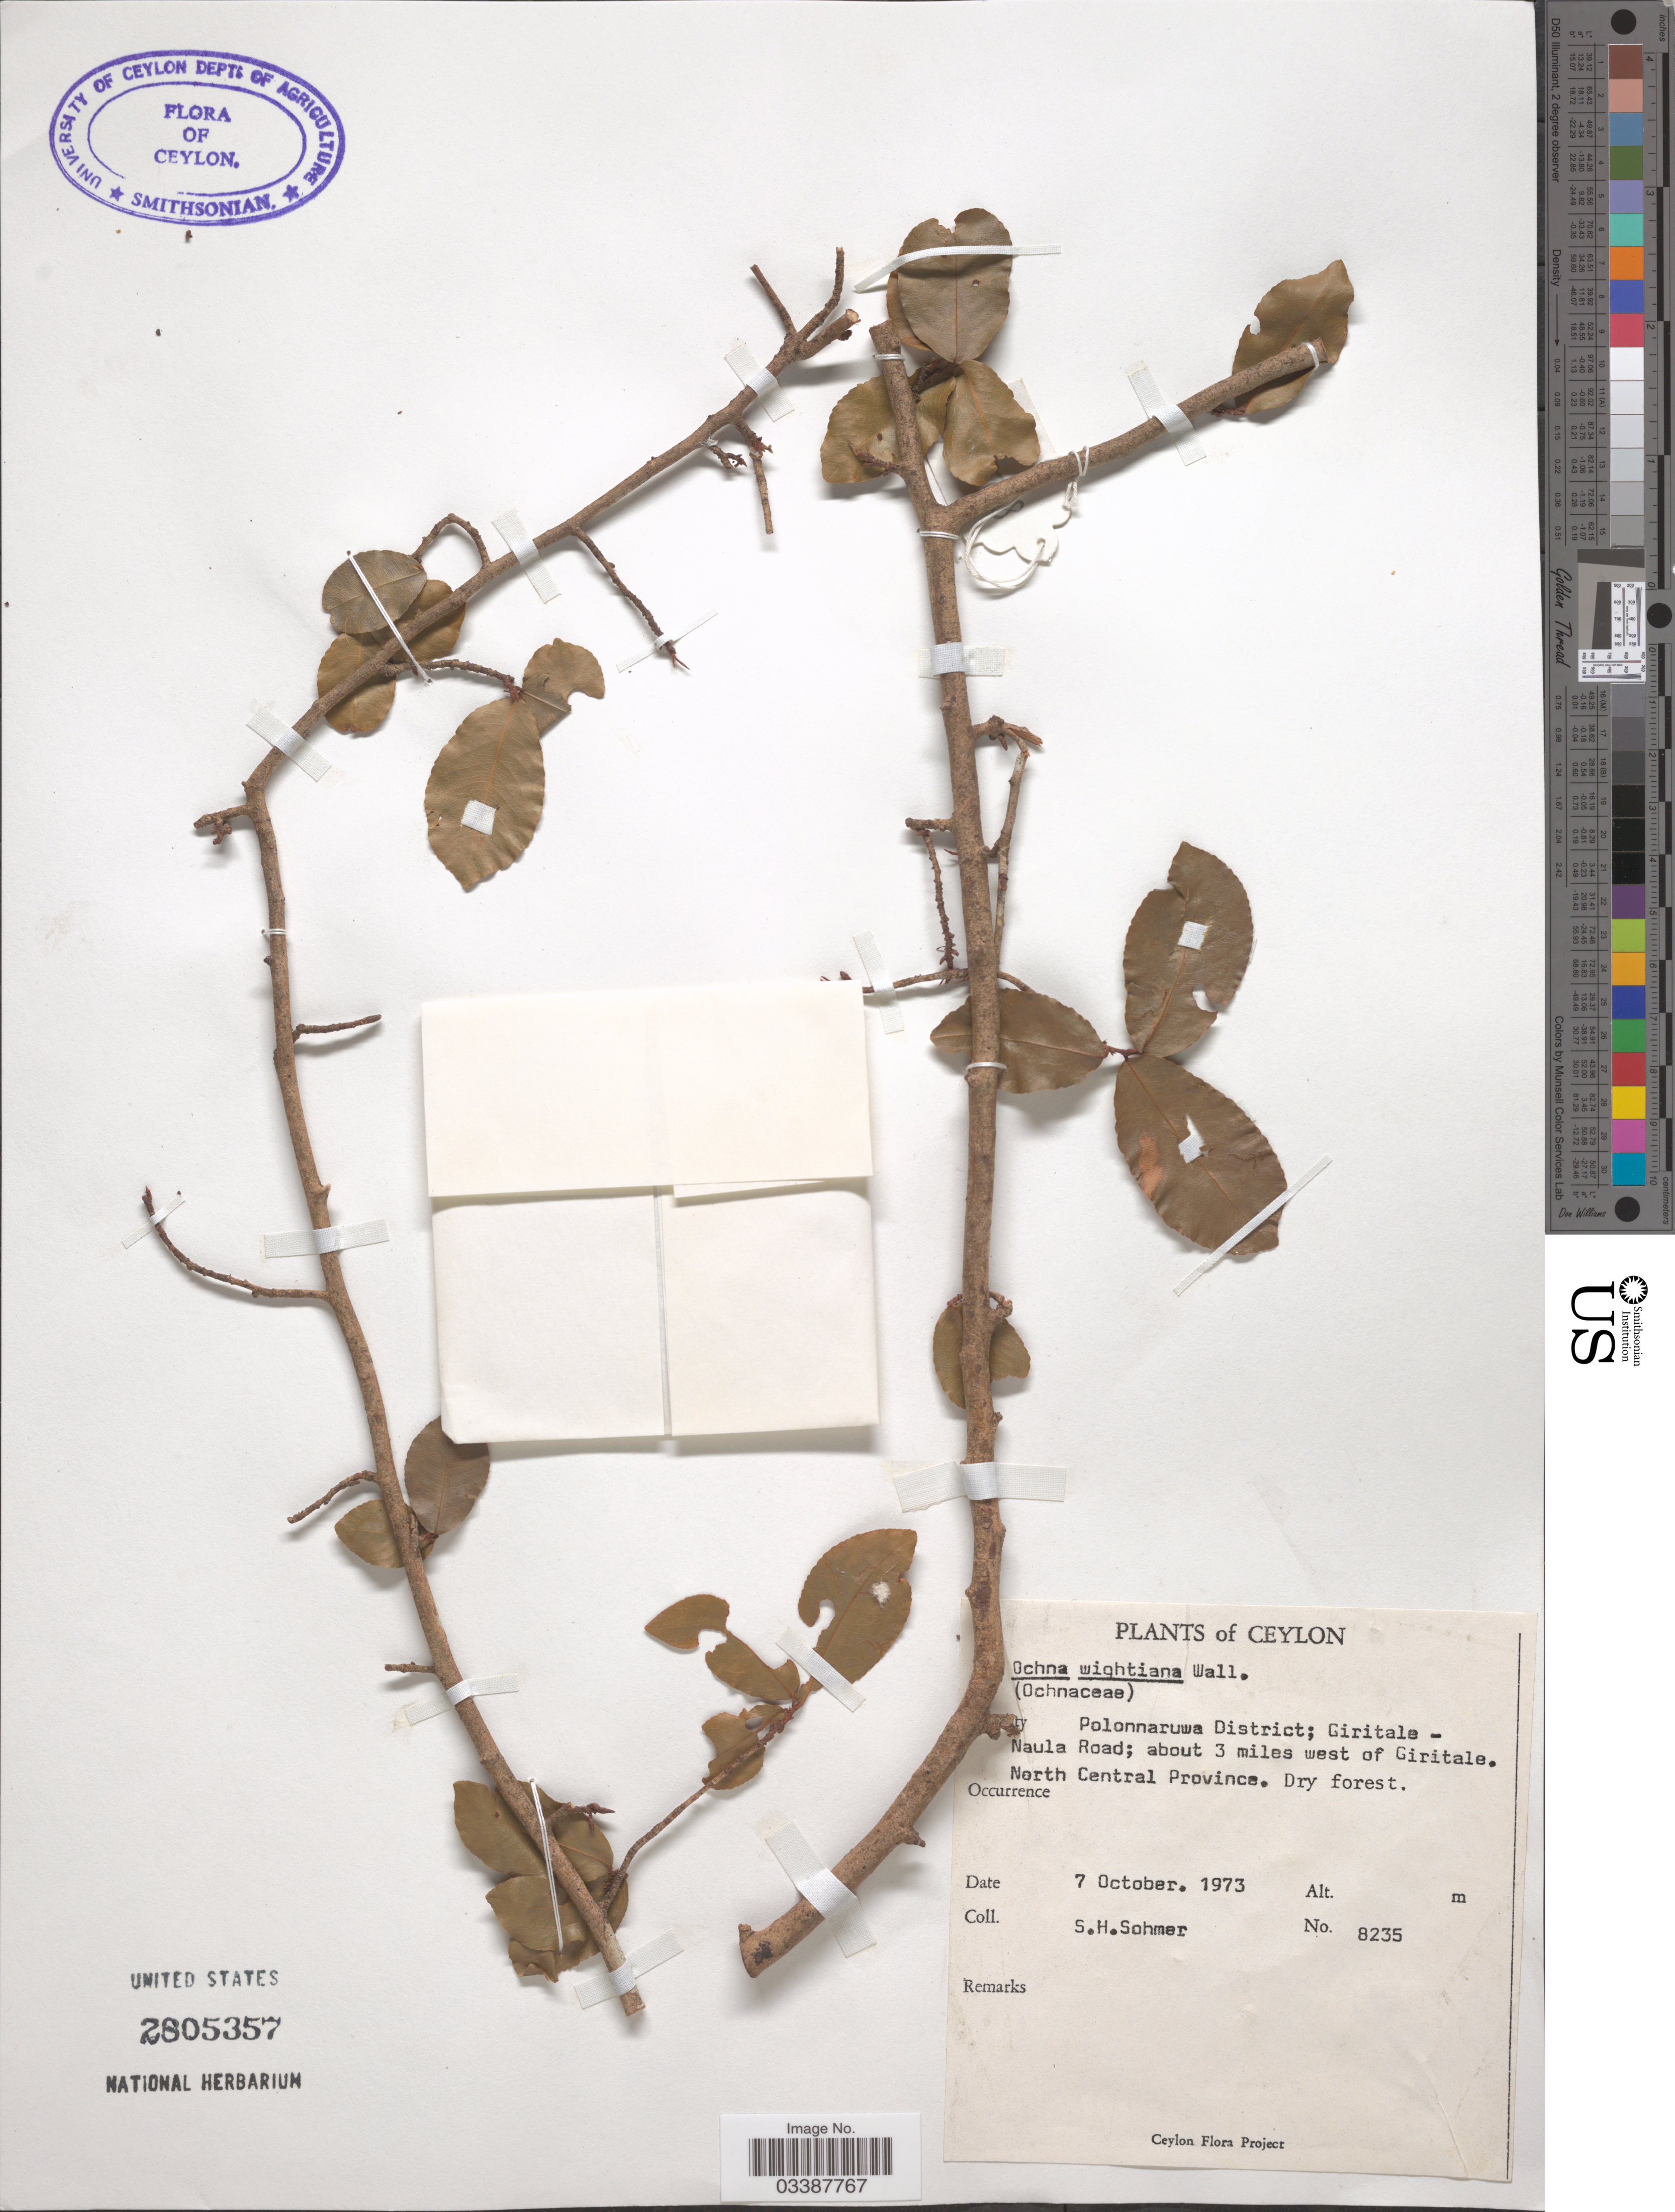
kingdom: Plantae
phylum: Tracheophyta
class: Magnoliopsida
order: Malpighiales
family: Ochnaceae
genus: Ochna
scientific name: Ochna wightiana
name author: Wall.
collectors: S. H. Sohmer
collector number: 8235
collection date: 1973-10-07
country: Sri Lanka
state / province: North Central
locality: Ceylon. Polonnaruwa District; Giritale - Naula Road; about 3 miles west of Giritale.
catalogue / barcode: US 2805357